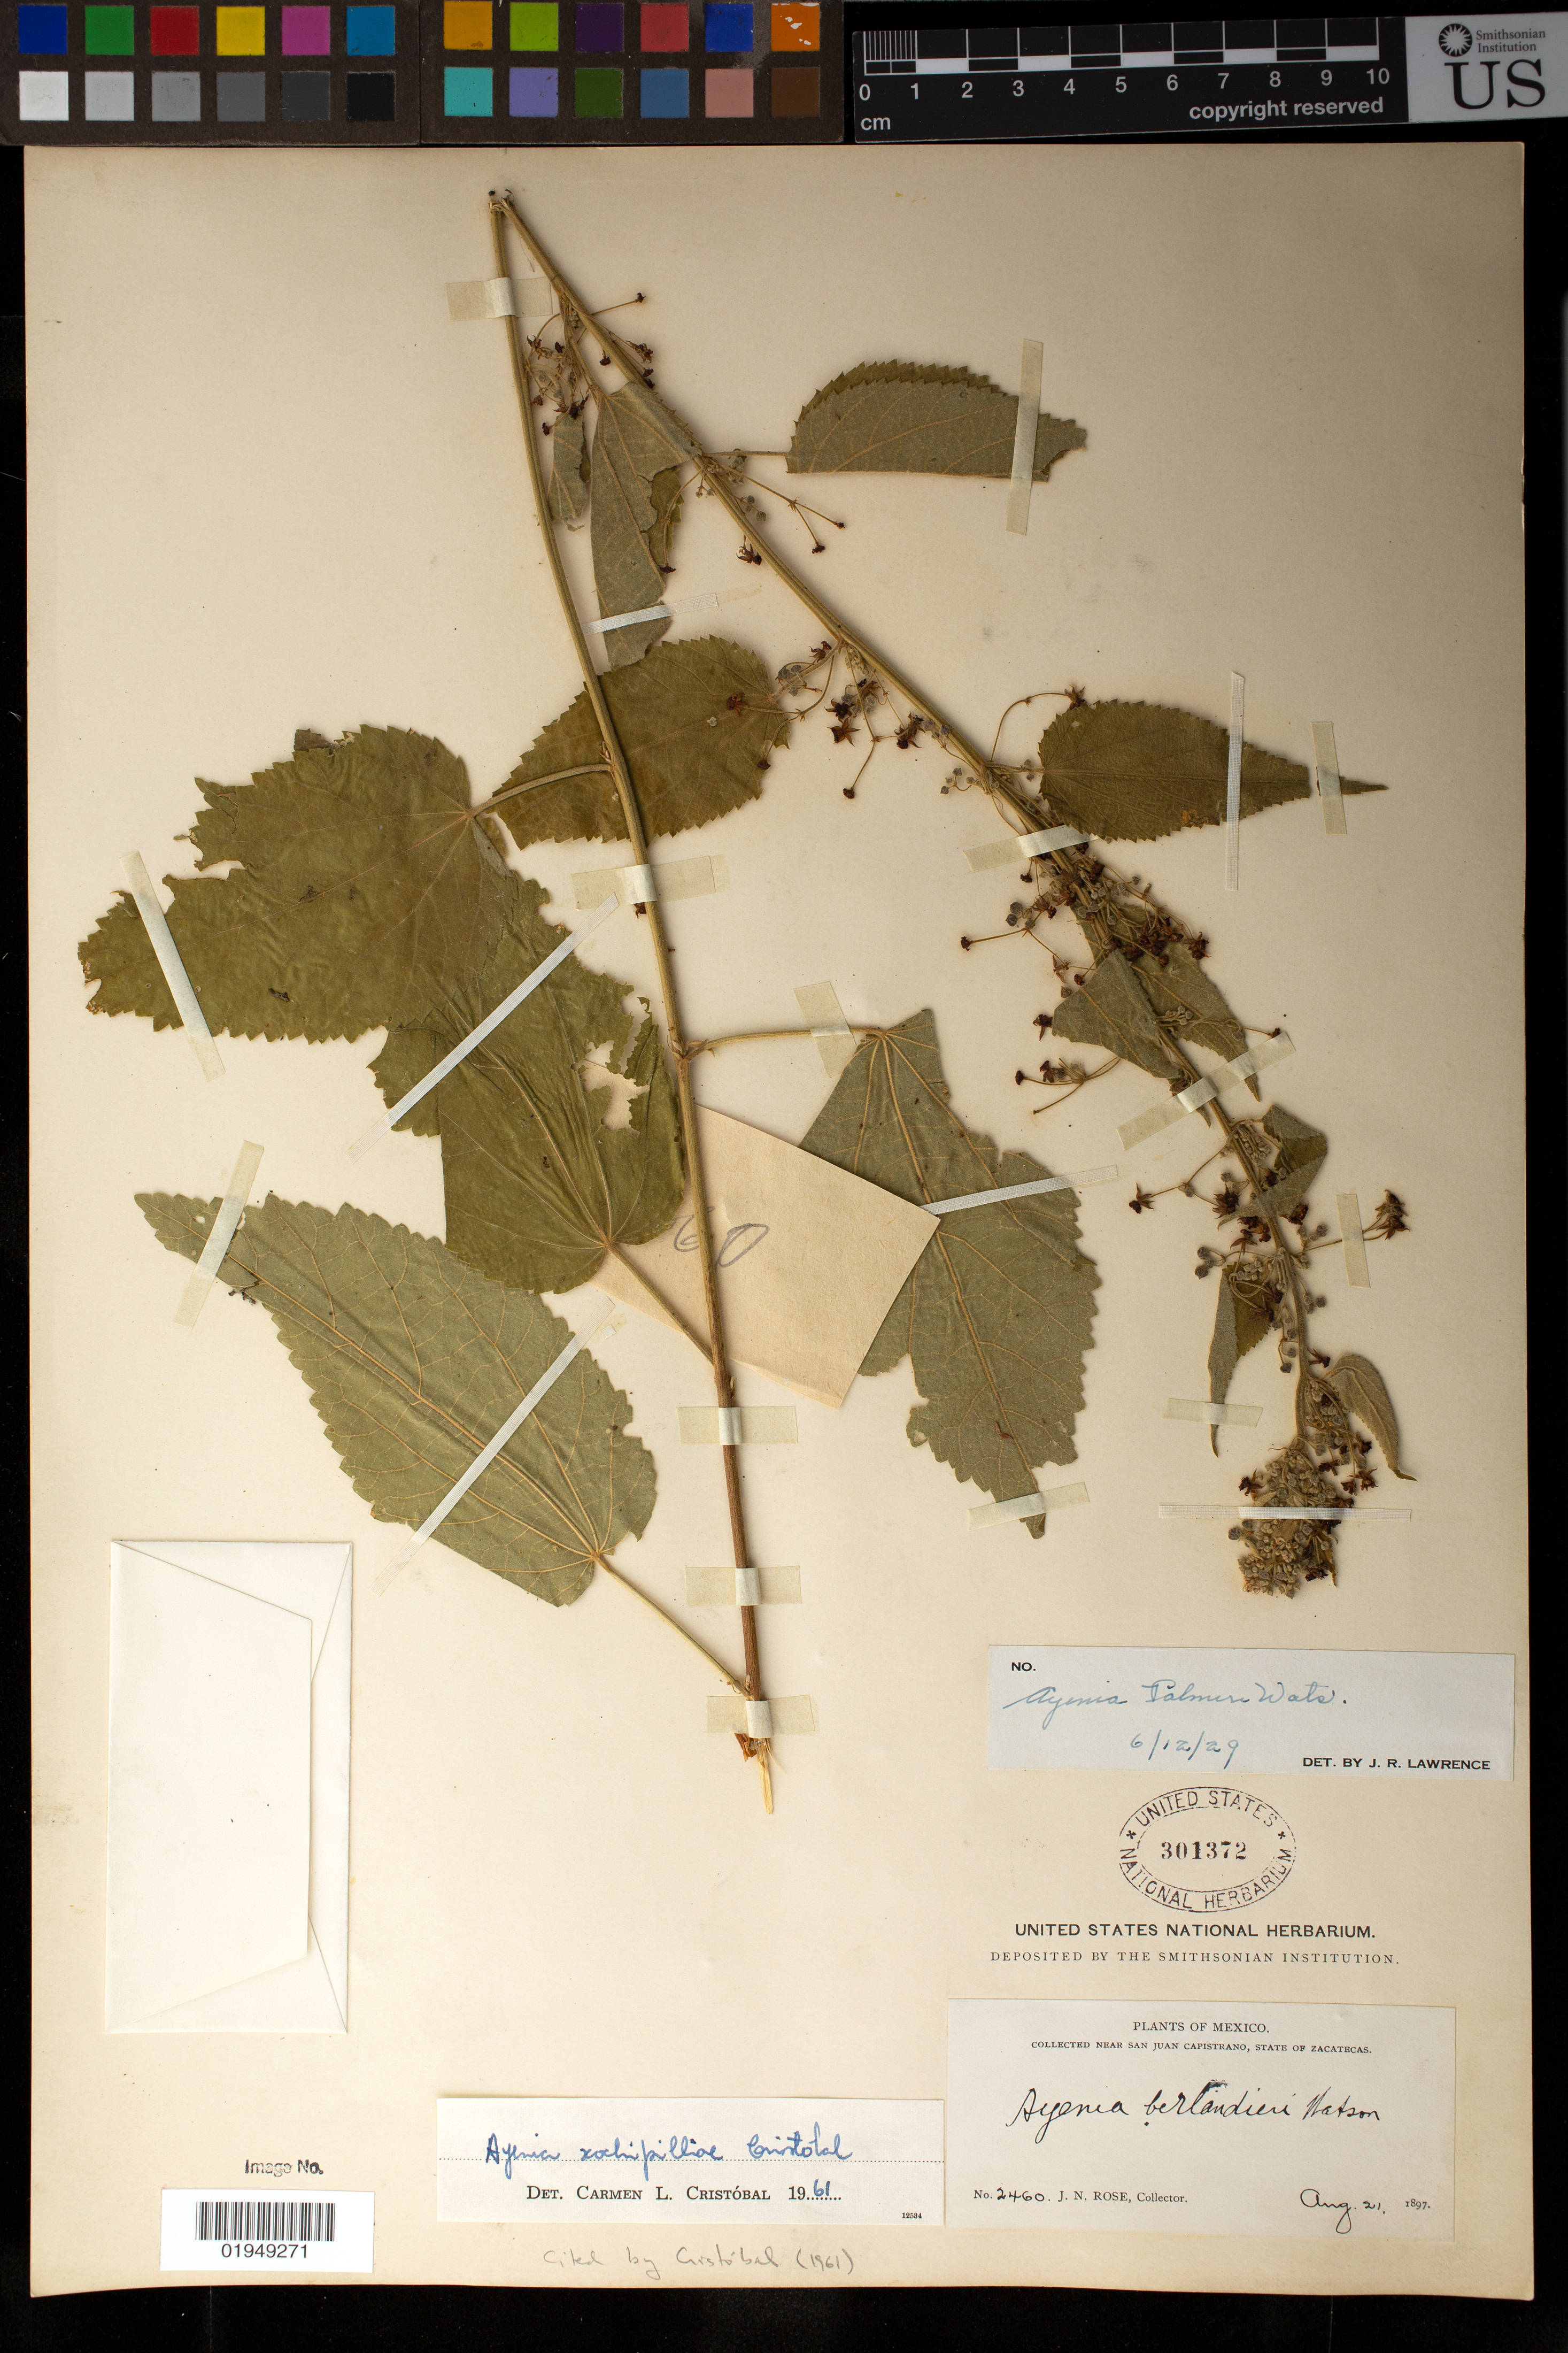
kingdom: Plantae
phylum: Tracheophyta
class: Magnoliopsida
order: Malvales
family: Malvaceae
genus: Ayenia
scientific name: Ayenia xochipilliae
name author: Cristóbal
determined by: (CTES) Instituto de Botanica del Nordeste - Facultad de Ciencias Agrarias - Herbario "Dra. Carmen L. Cristobal" (ARGENTINA)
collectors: J. N. Rose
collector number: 2460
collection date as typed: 21 Aug 1897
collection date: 1897-08-21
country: Mexico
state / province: Zacatecas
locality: Near san juan capistrano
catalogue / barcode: US 301372